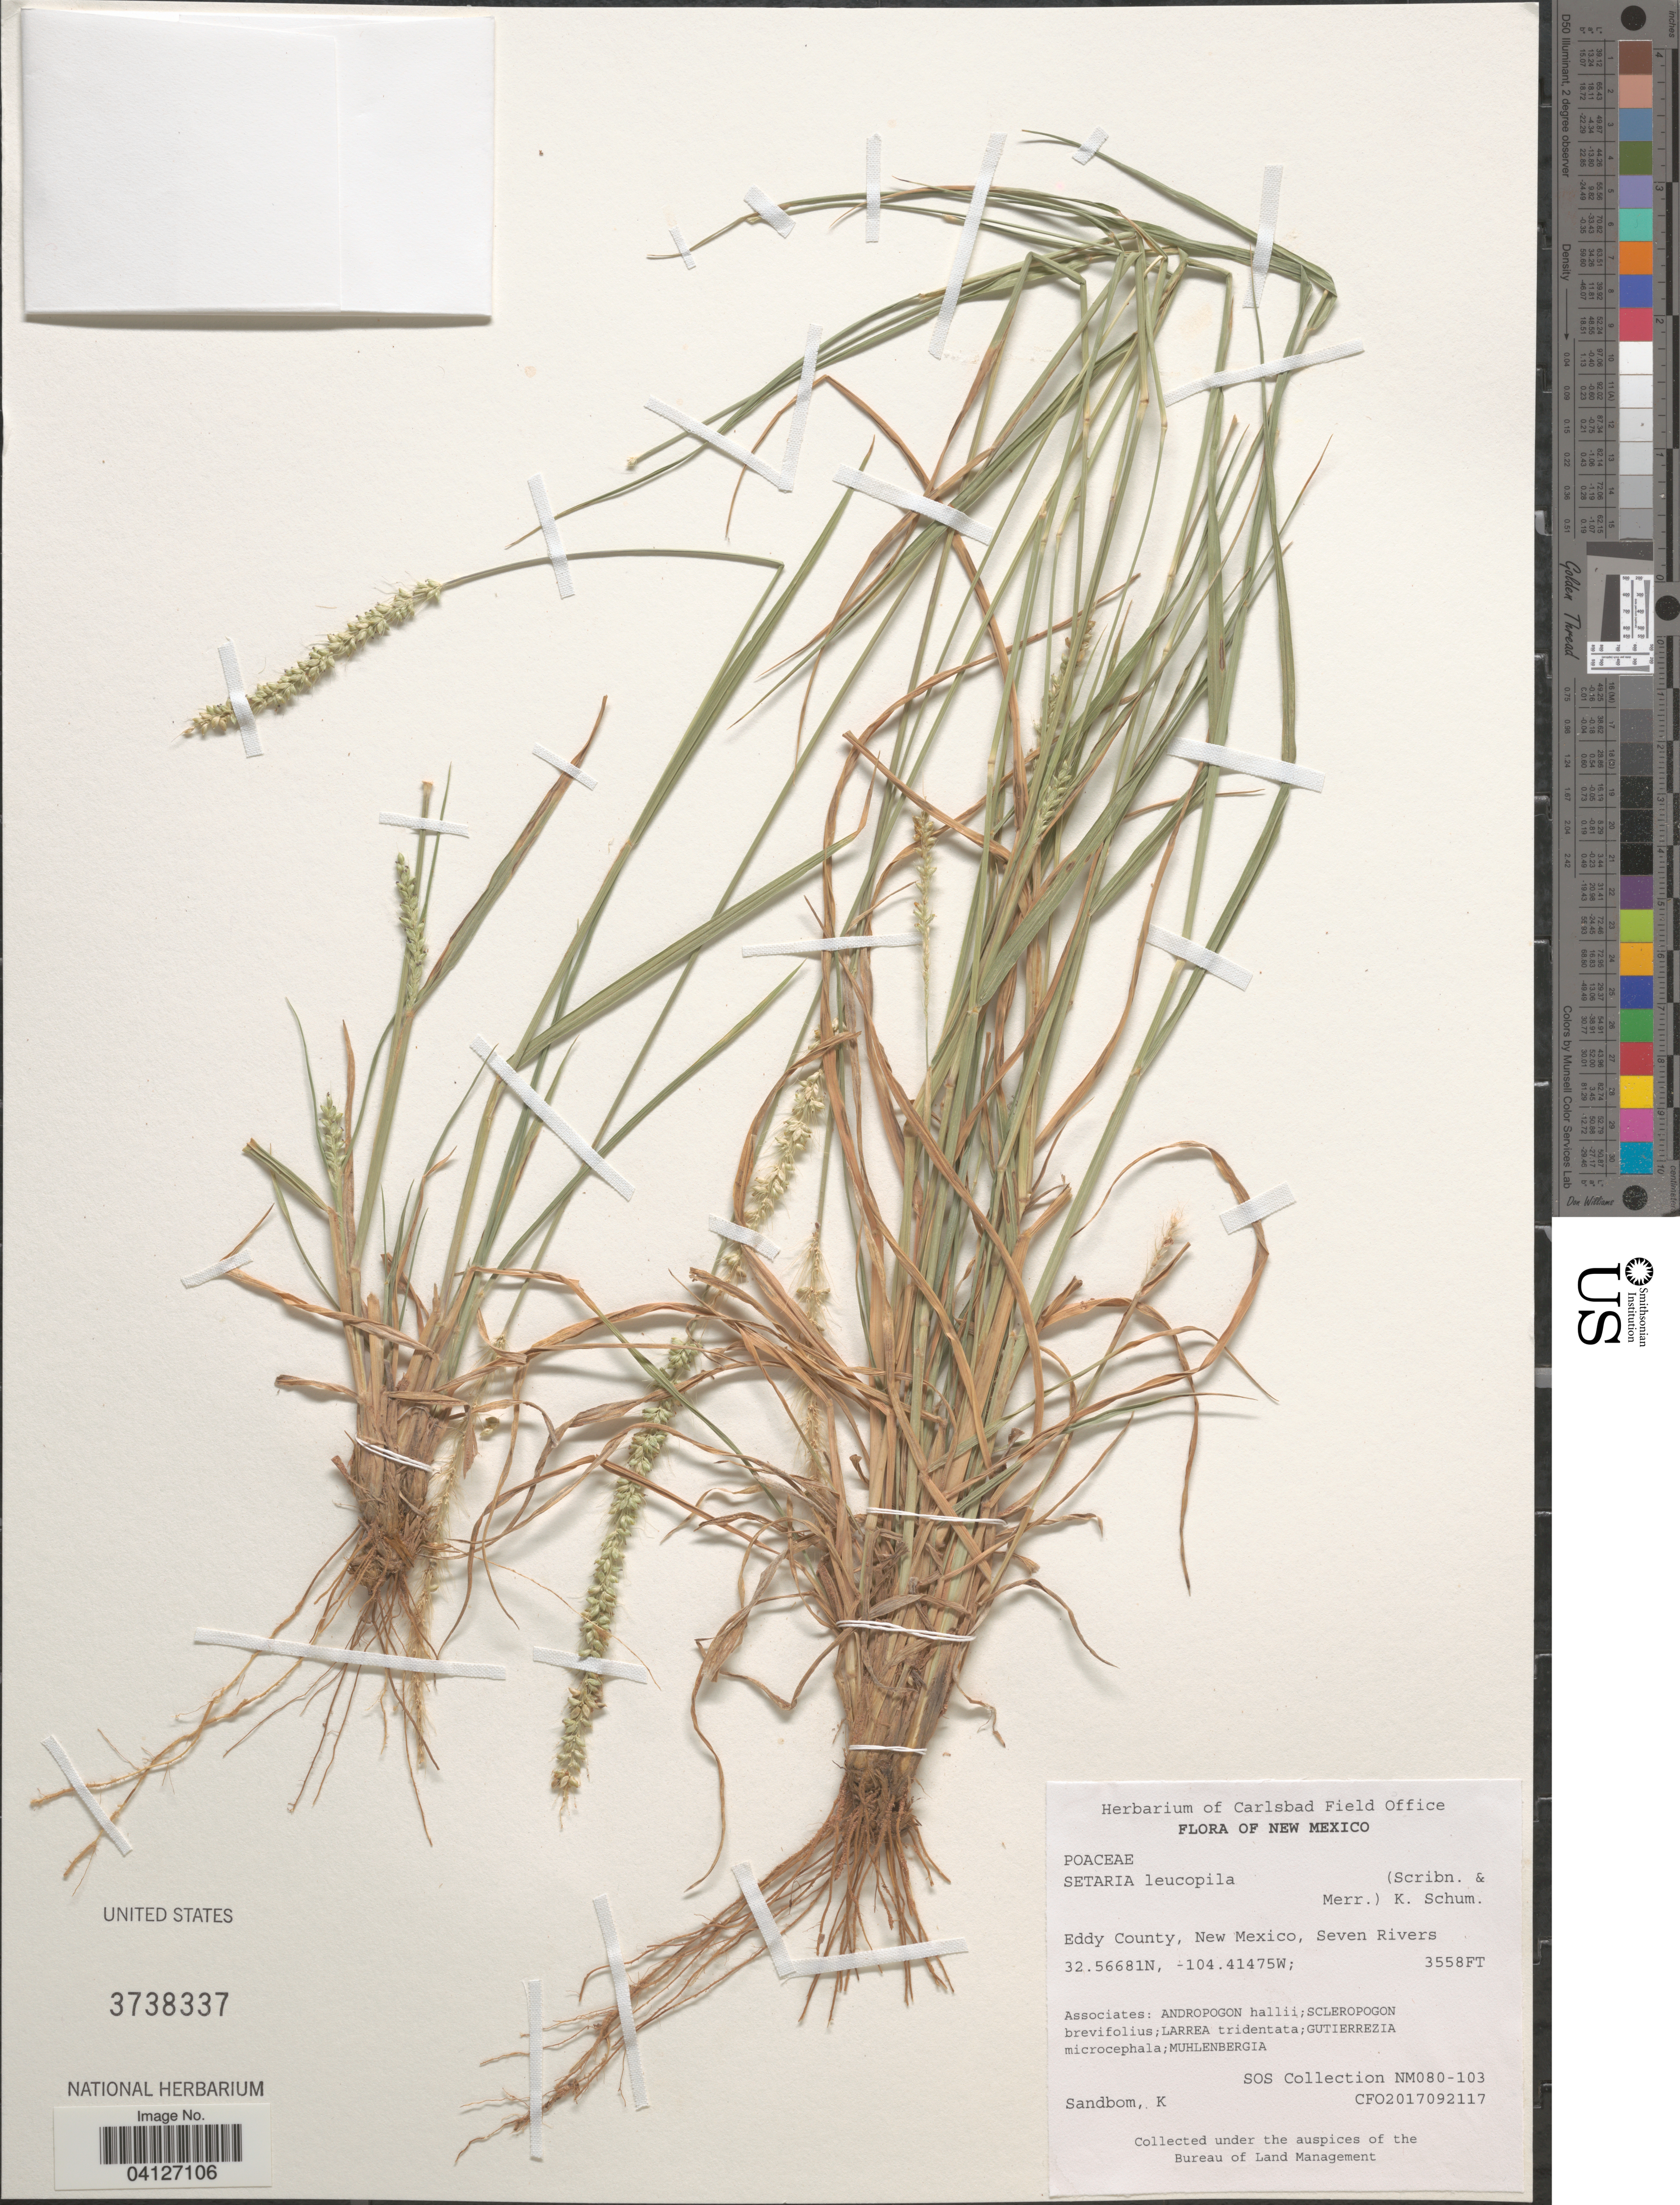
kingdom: Plantae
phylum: Tracheophyta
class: Liliopsida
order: Poales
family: Poaceae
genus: Setaria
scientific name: Setaria leucopila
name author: (Scribn. & Merr.) K. Schum.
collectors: K. Sandbom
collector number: CFO2017092117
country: United States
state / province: New Mexico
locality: Eddy County, Seven Rivers.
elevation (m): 1084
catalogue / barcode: US 3738337